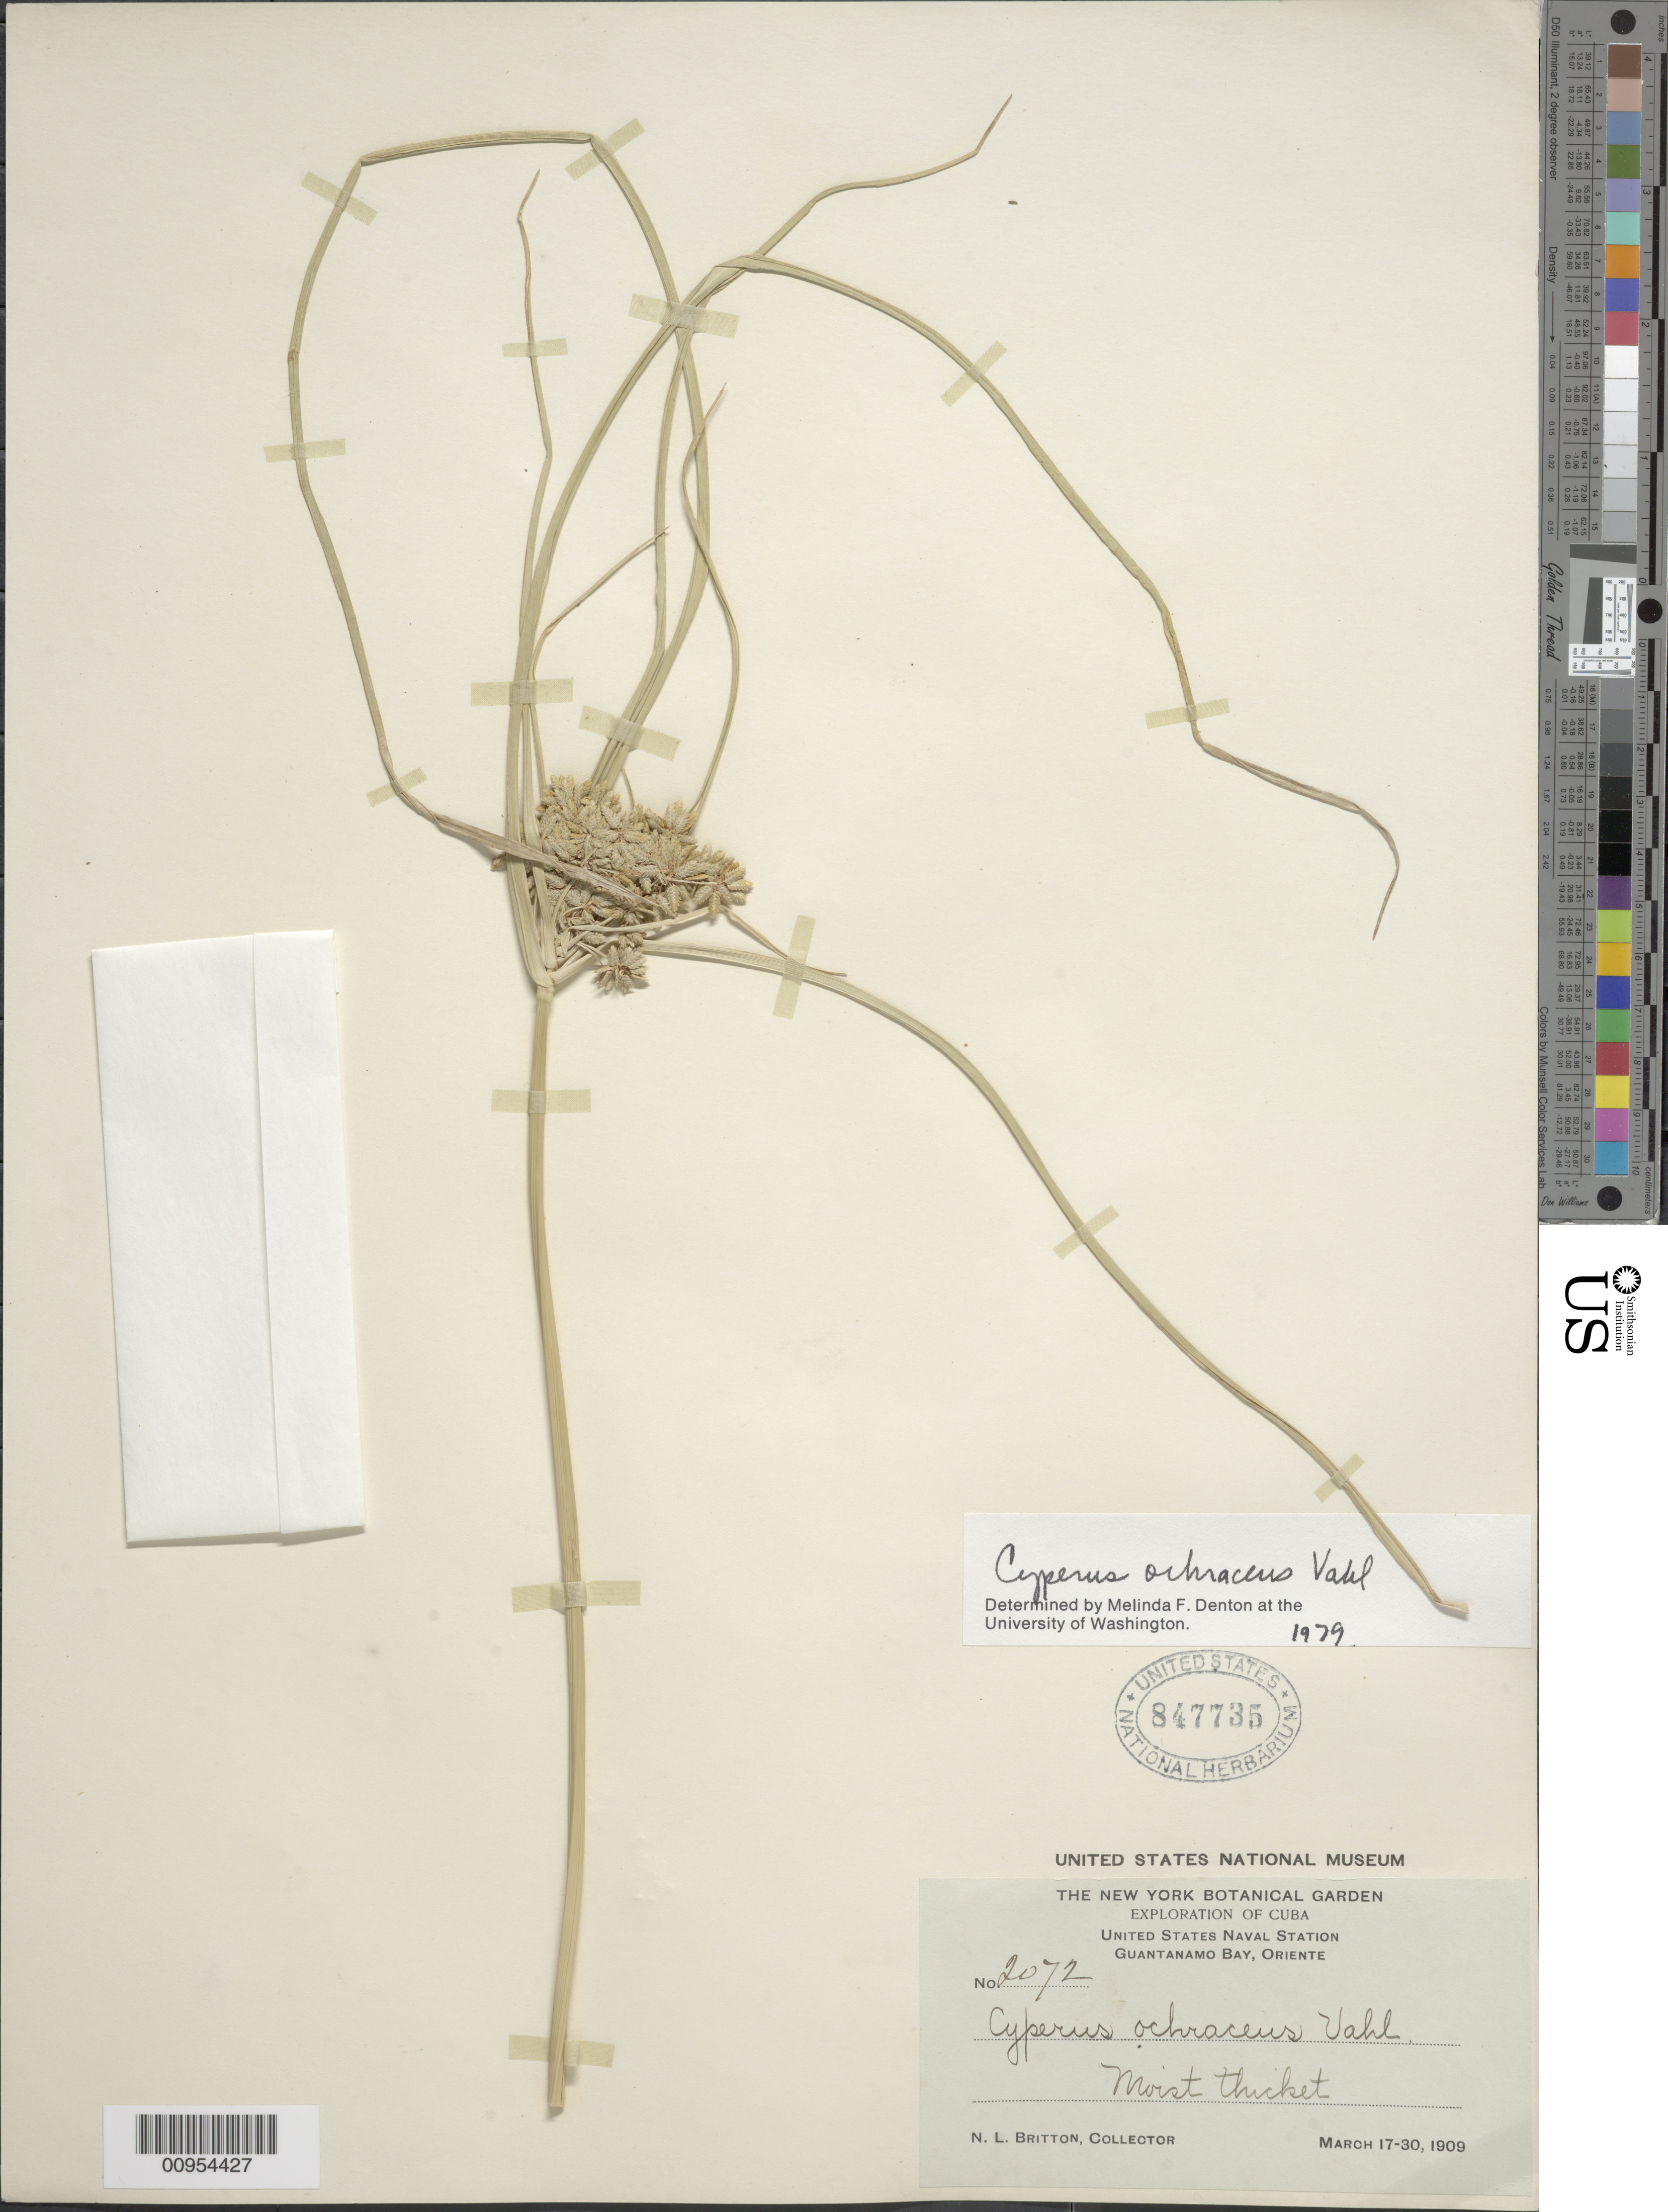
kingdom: Plantae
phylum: Tracheophyta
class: Liliopsida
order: Poales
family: Cyperaceae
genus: Cyperus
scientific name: Cyperus ochraceus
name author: Vahl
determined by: Denton, M. F.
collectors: N. Britton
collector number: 2072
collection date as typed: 17 Mar 1909 to 30 Mar 1909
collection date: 1909-03-17/1909-03-30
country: Cuba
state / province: Guantanamo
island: Cuba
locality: Guantánamo Bay, thicket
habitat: Moist thicket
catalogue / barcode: US 847735